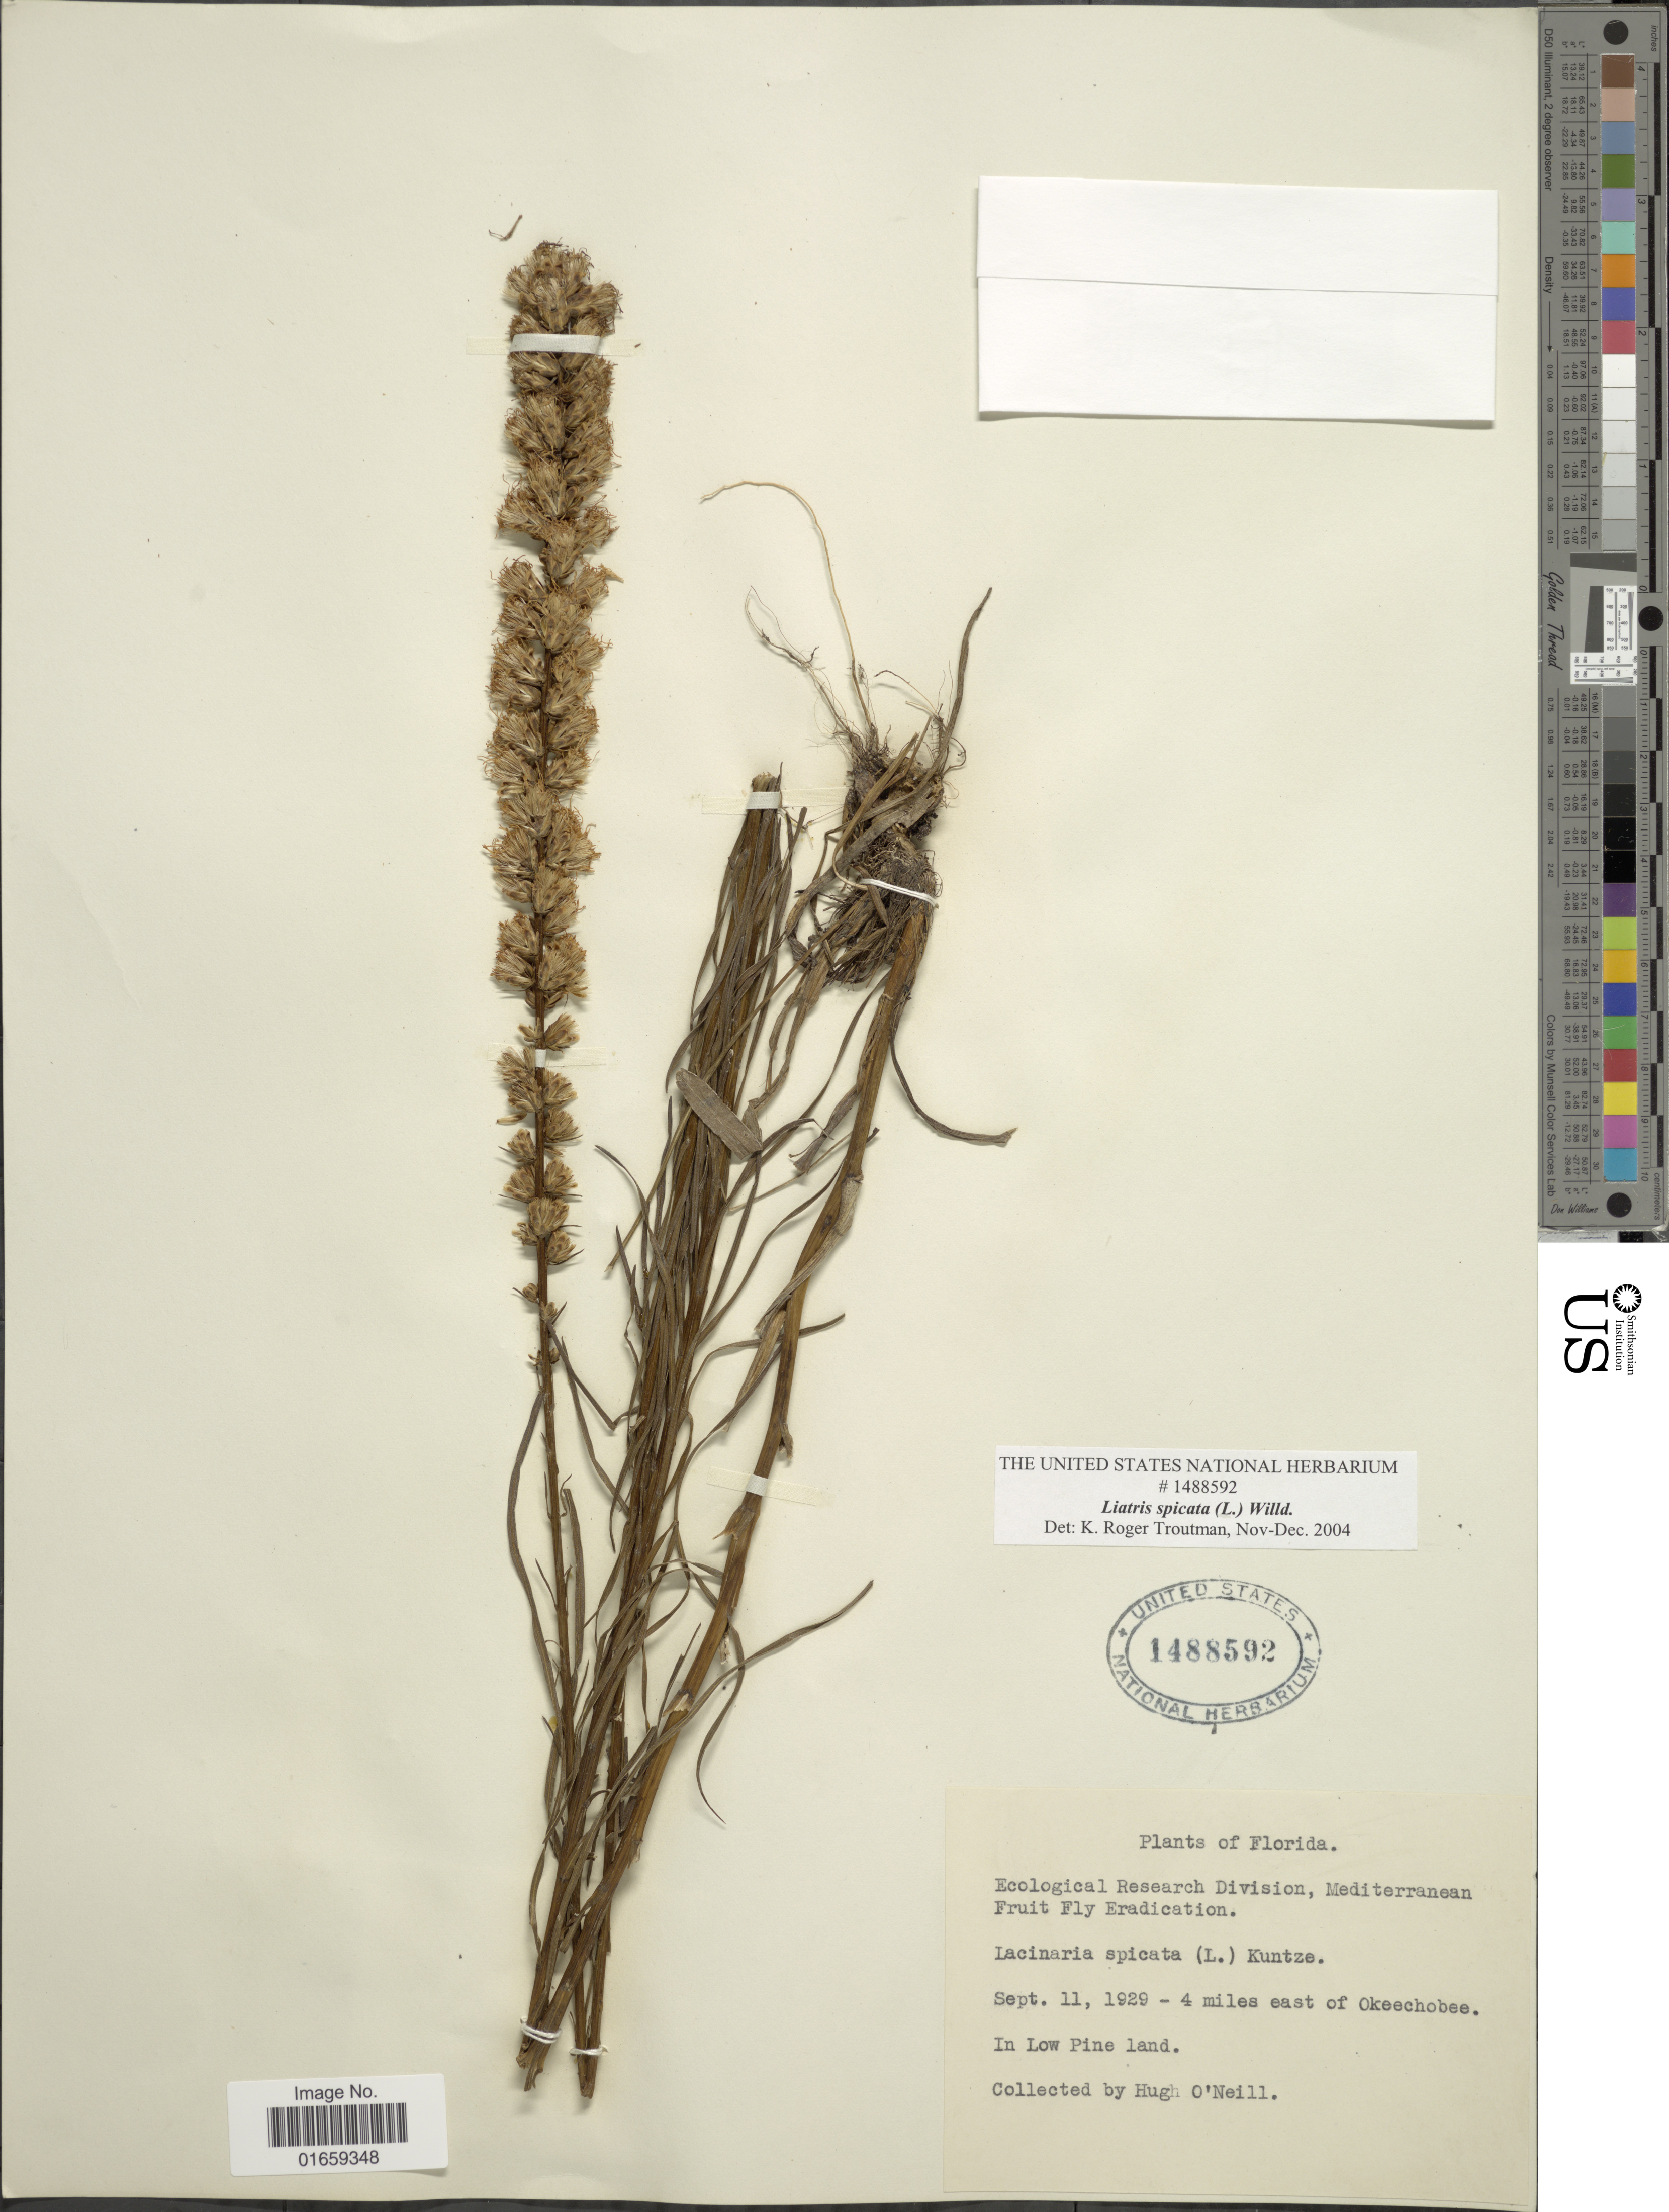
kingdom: Plantae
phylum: Tracheophyta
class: Magnoliopsida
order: Asterales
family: Asteraceae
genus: Liatris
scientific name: Liatris spicata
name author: (L.) Willd.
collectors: H. T. O' Neill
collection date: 1928-09-11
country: United States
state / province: Florida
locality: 4 miles east of Okeechobee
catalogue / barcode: US 1488592